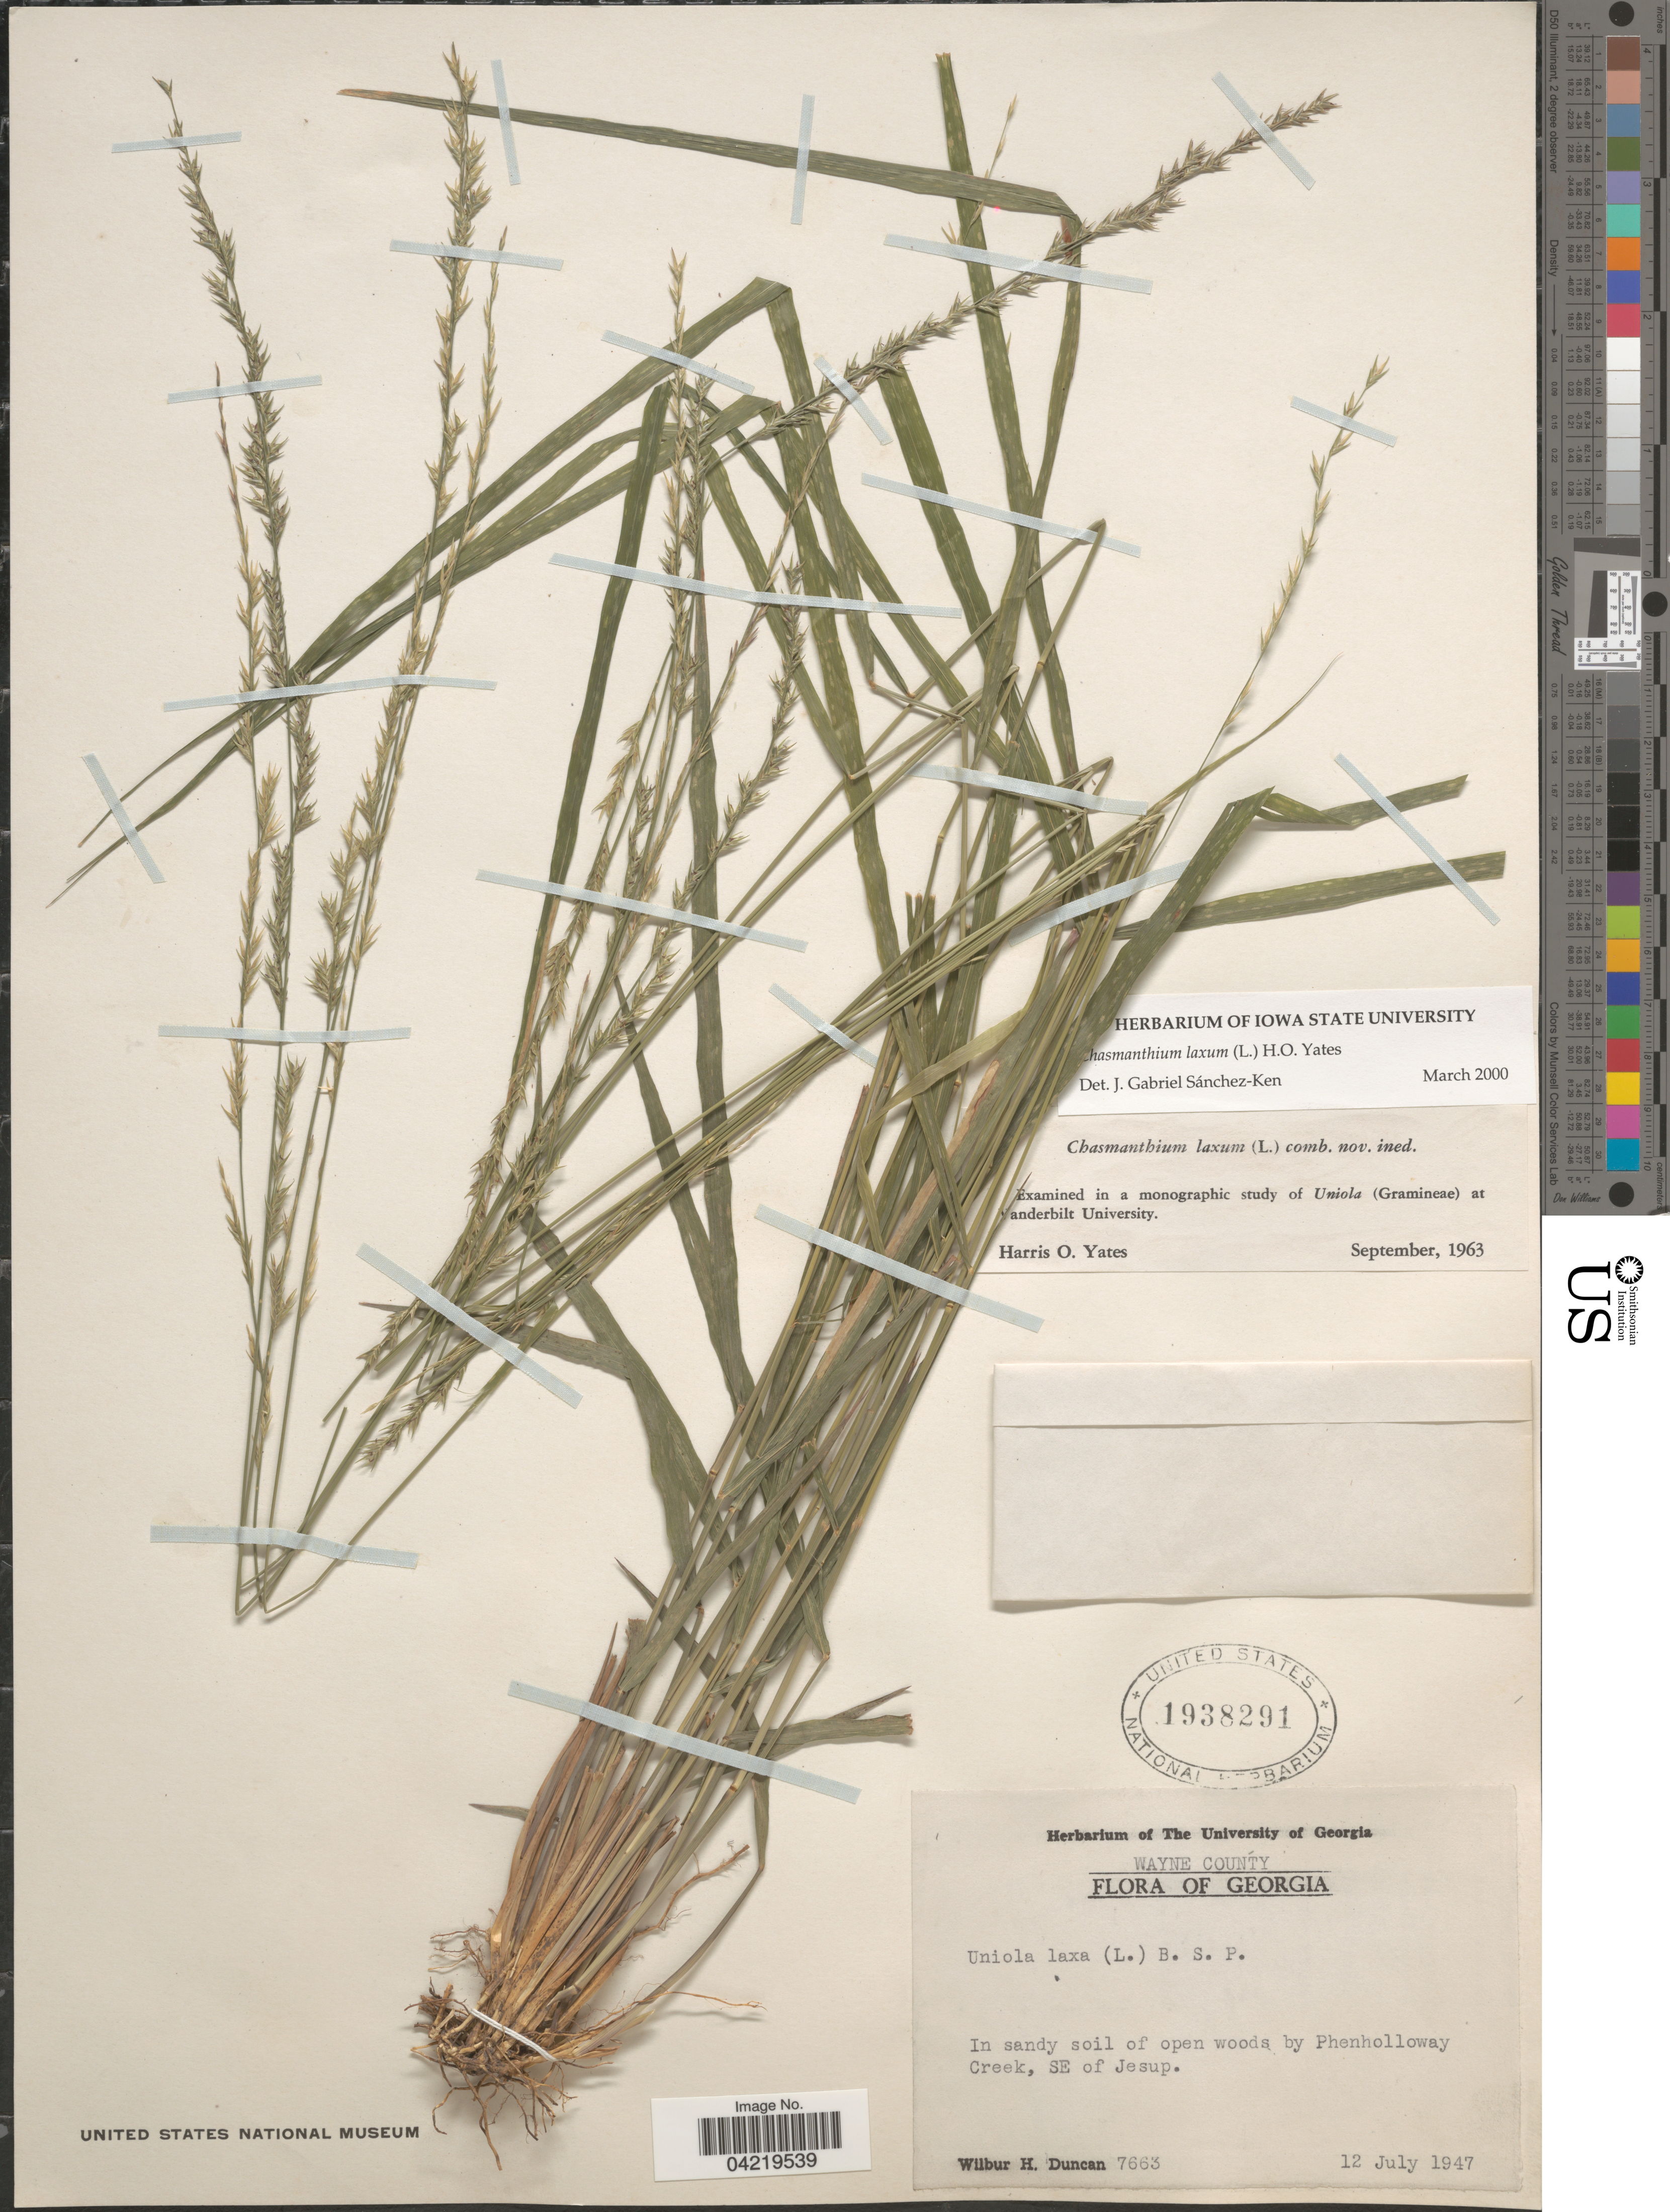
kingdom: Plantae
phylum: Tracheophyta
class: Liliopsida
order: Poales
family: Poaceae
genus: Chasmanthium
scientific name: Chasmanthium laxum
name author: (L.) H.O. Yates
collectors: W. H. Duncan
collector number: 7663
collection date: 1947-07-12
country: United States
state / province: Georgia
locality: Wayne County. In sandy soil of open woods by Phenholloway Creek, SE of Jesup.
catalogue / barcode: US 1938291